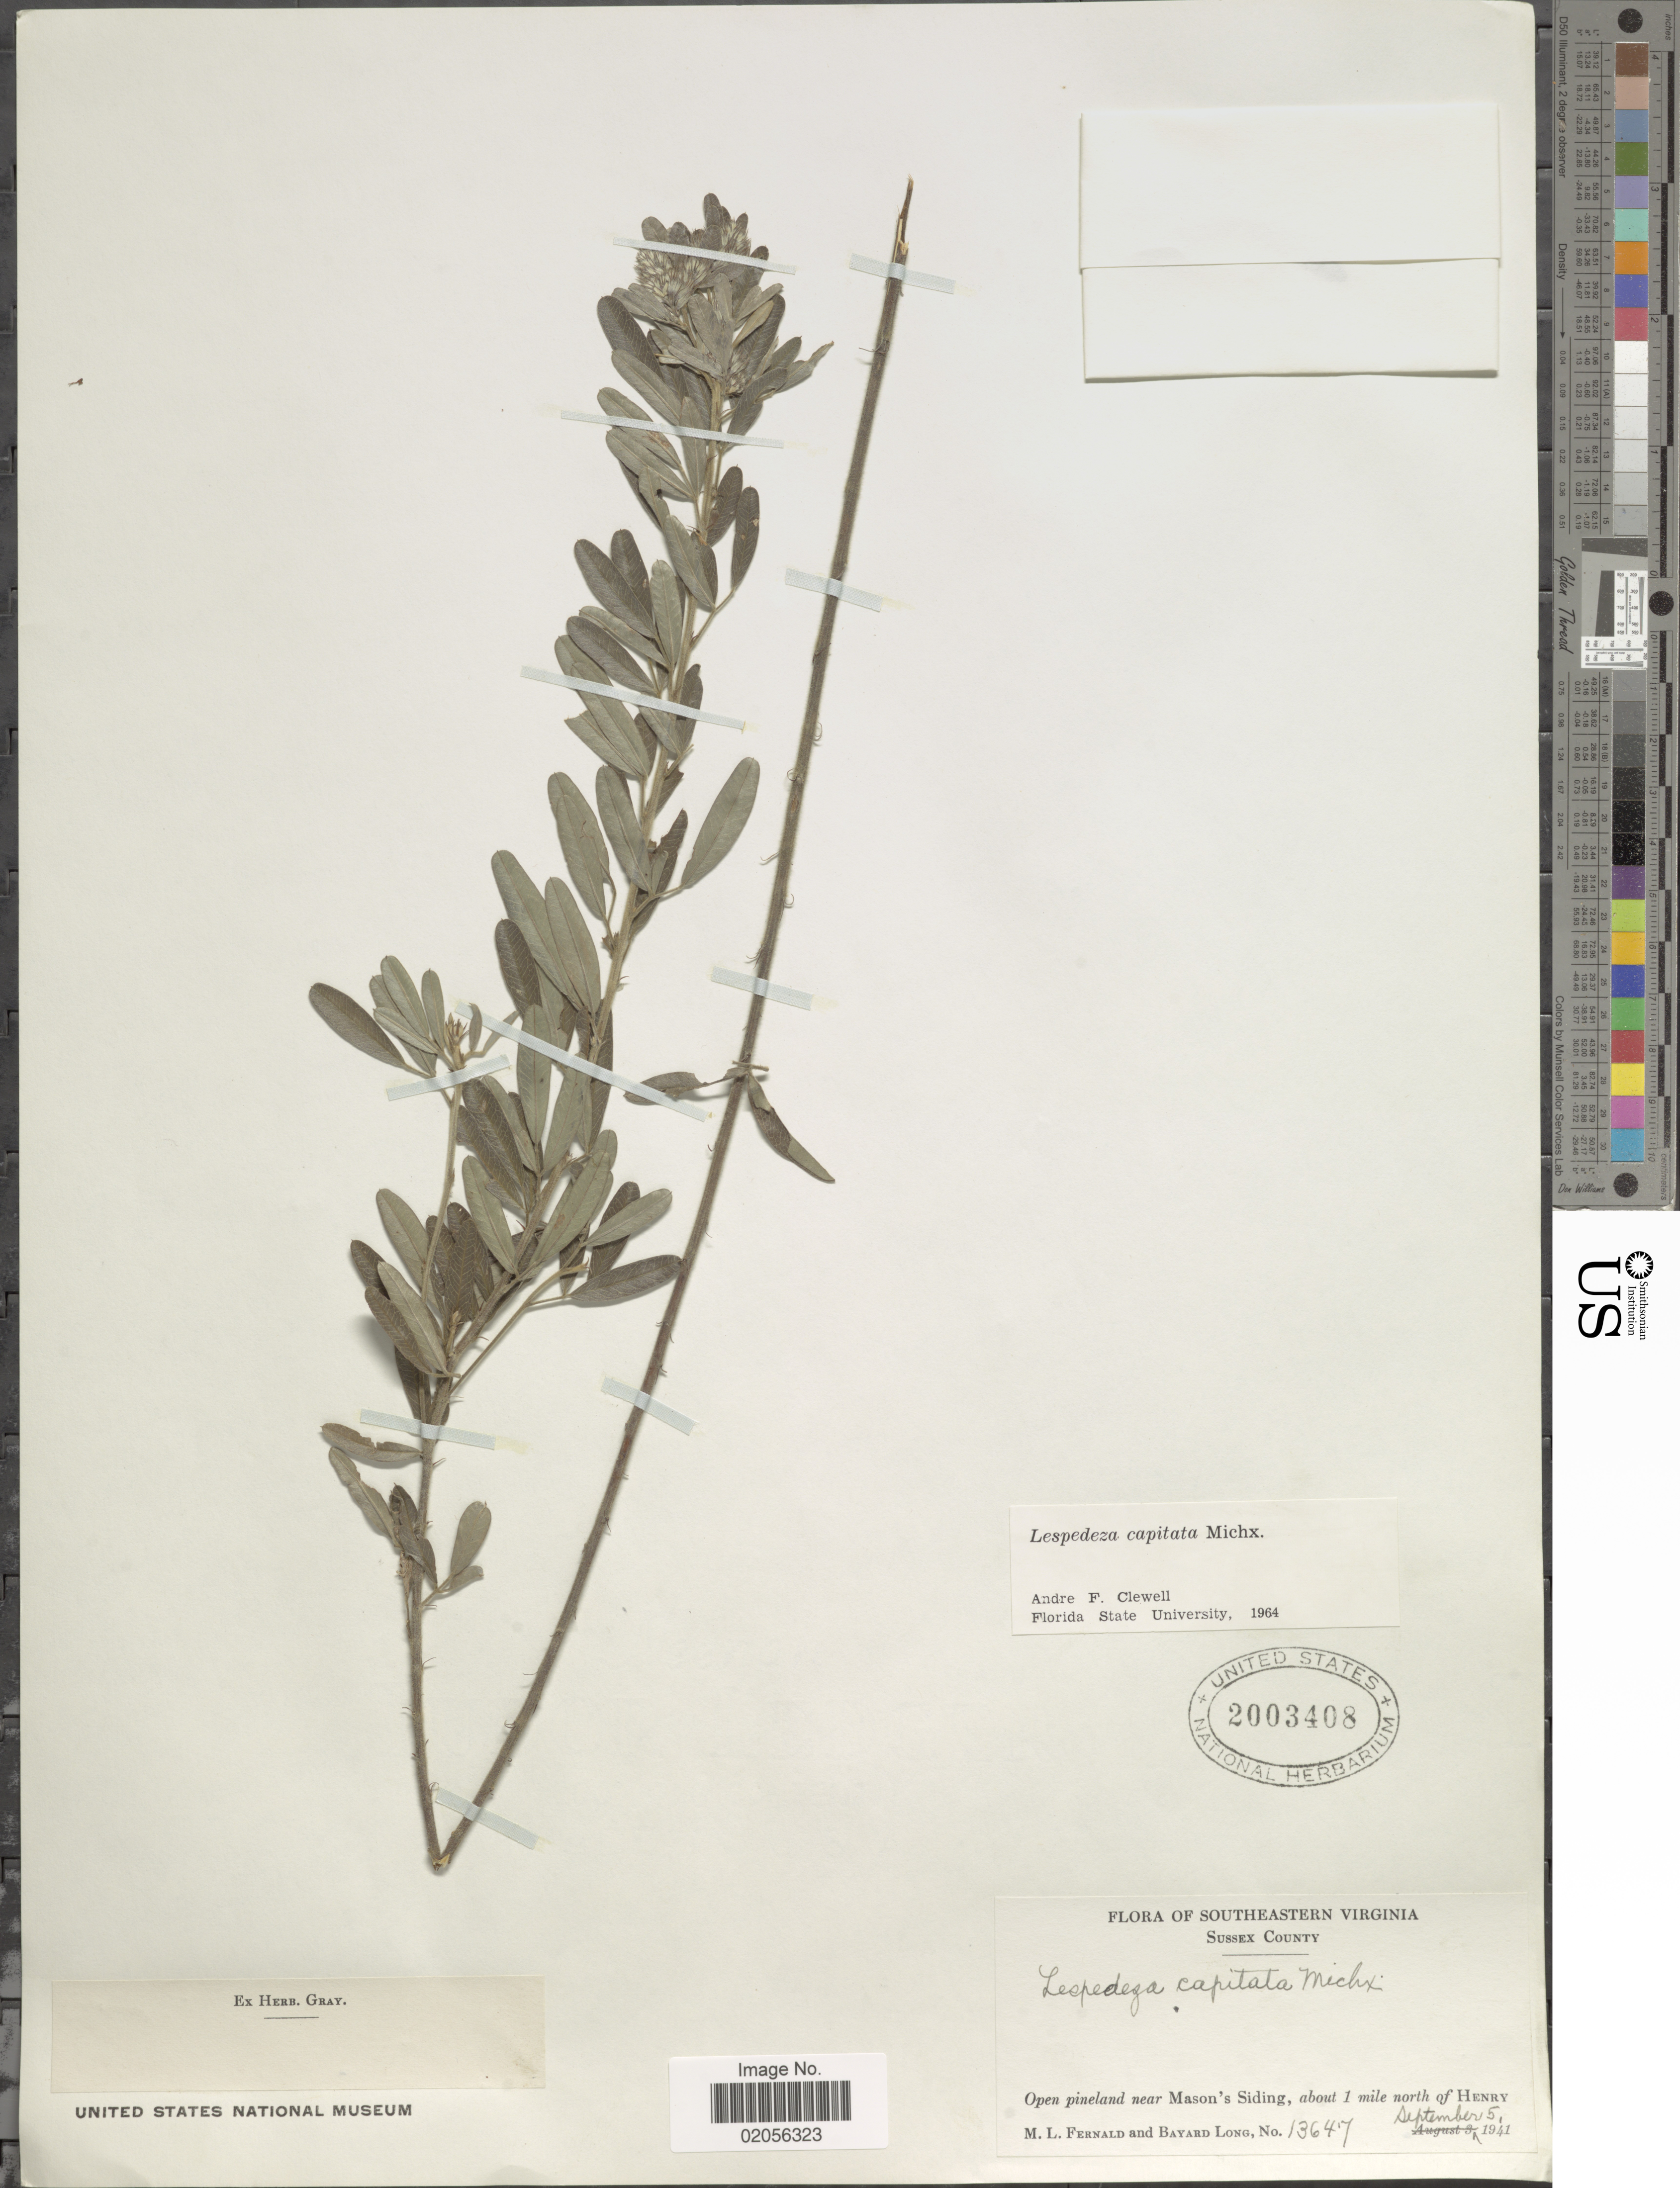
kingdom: Plantae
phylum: Tracheophyta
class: Magnoliopsida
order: Fabales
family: Fabaceae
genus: Lespedeza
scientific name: Lespedeza capitata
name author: Michx.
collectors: M. L. Fernald & B. Long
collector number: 13647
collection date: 1941-09-05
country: United States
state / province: Virginia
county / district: Sussex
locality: Southeastern Virginia. Sussex County. near Mason's Siding, about 1 mile north of Henry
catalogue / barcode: US 2003408